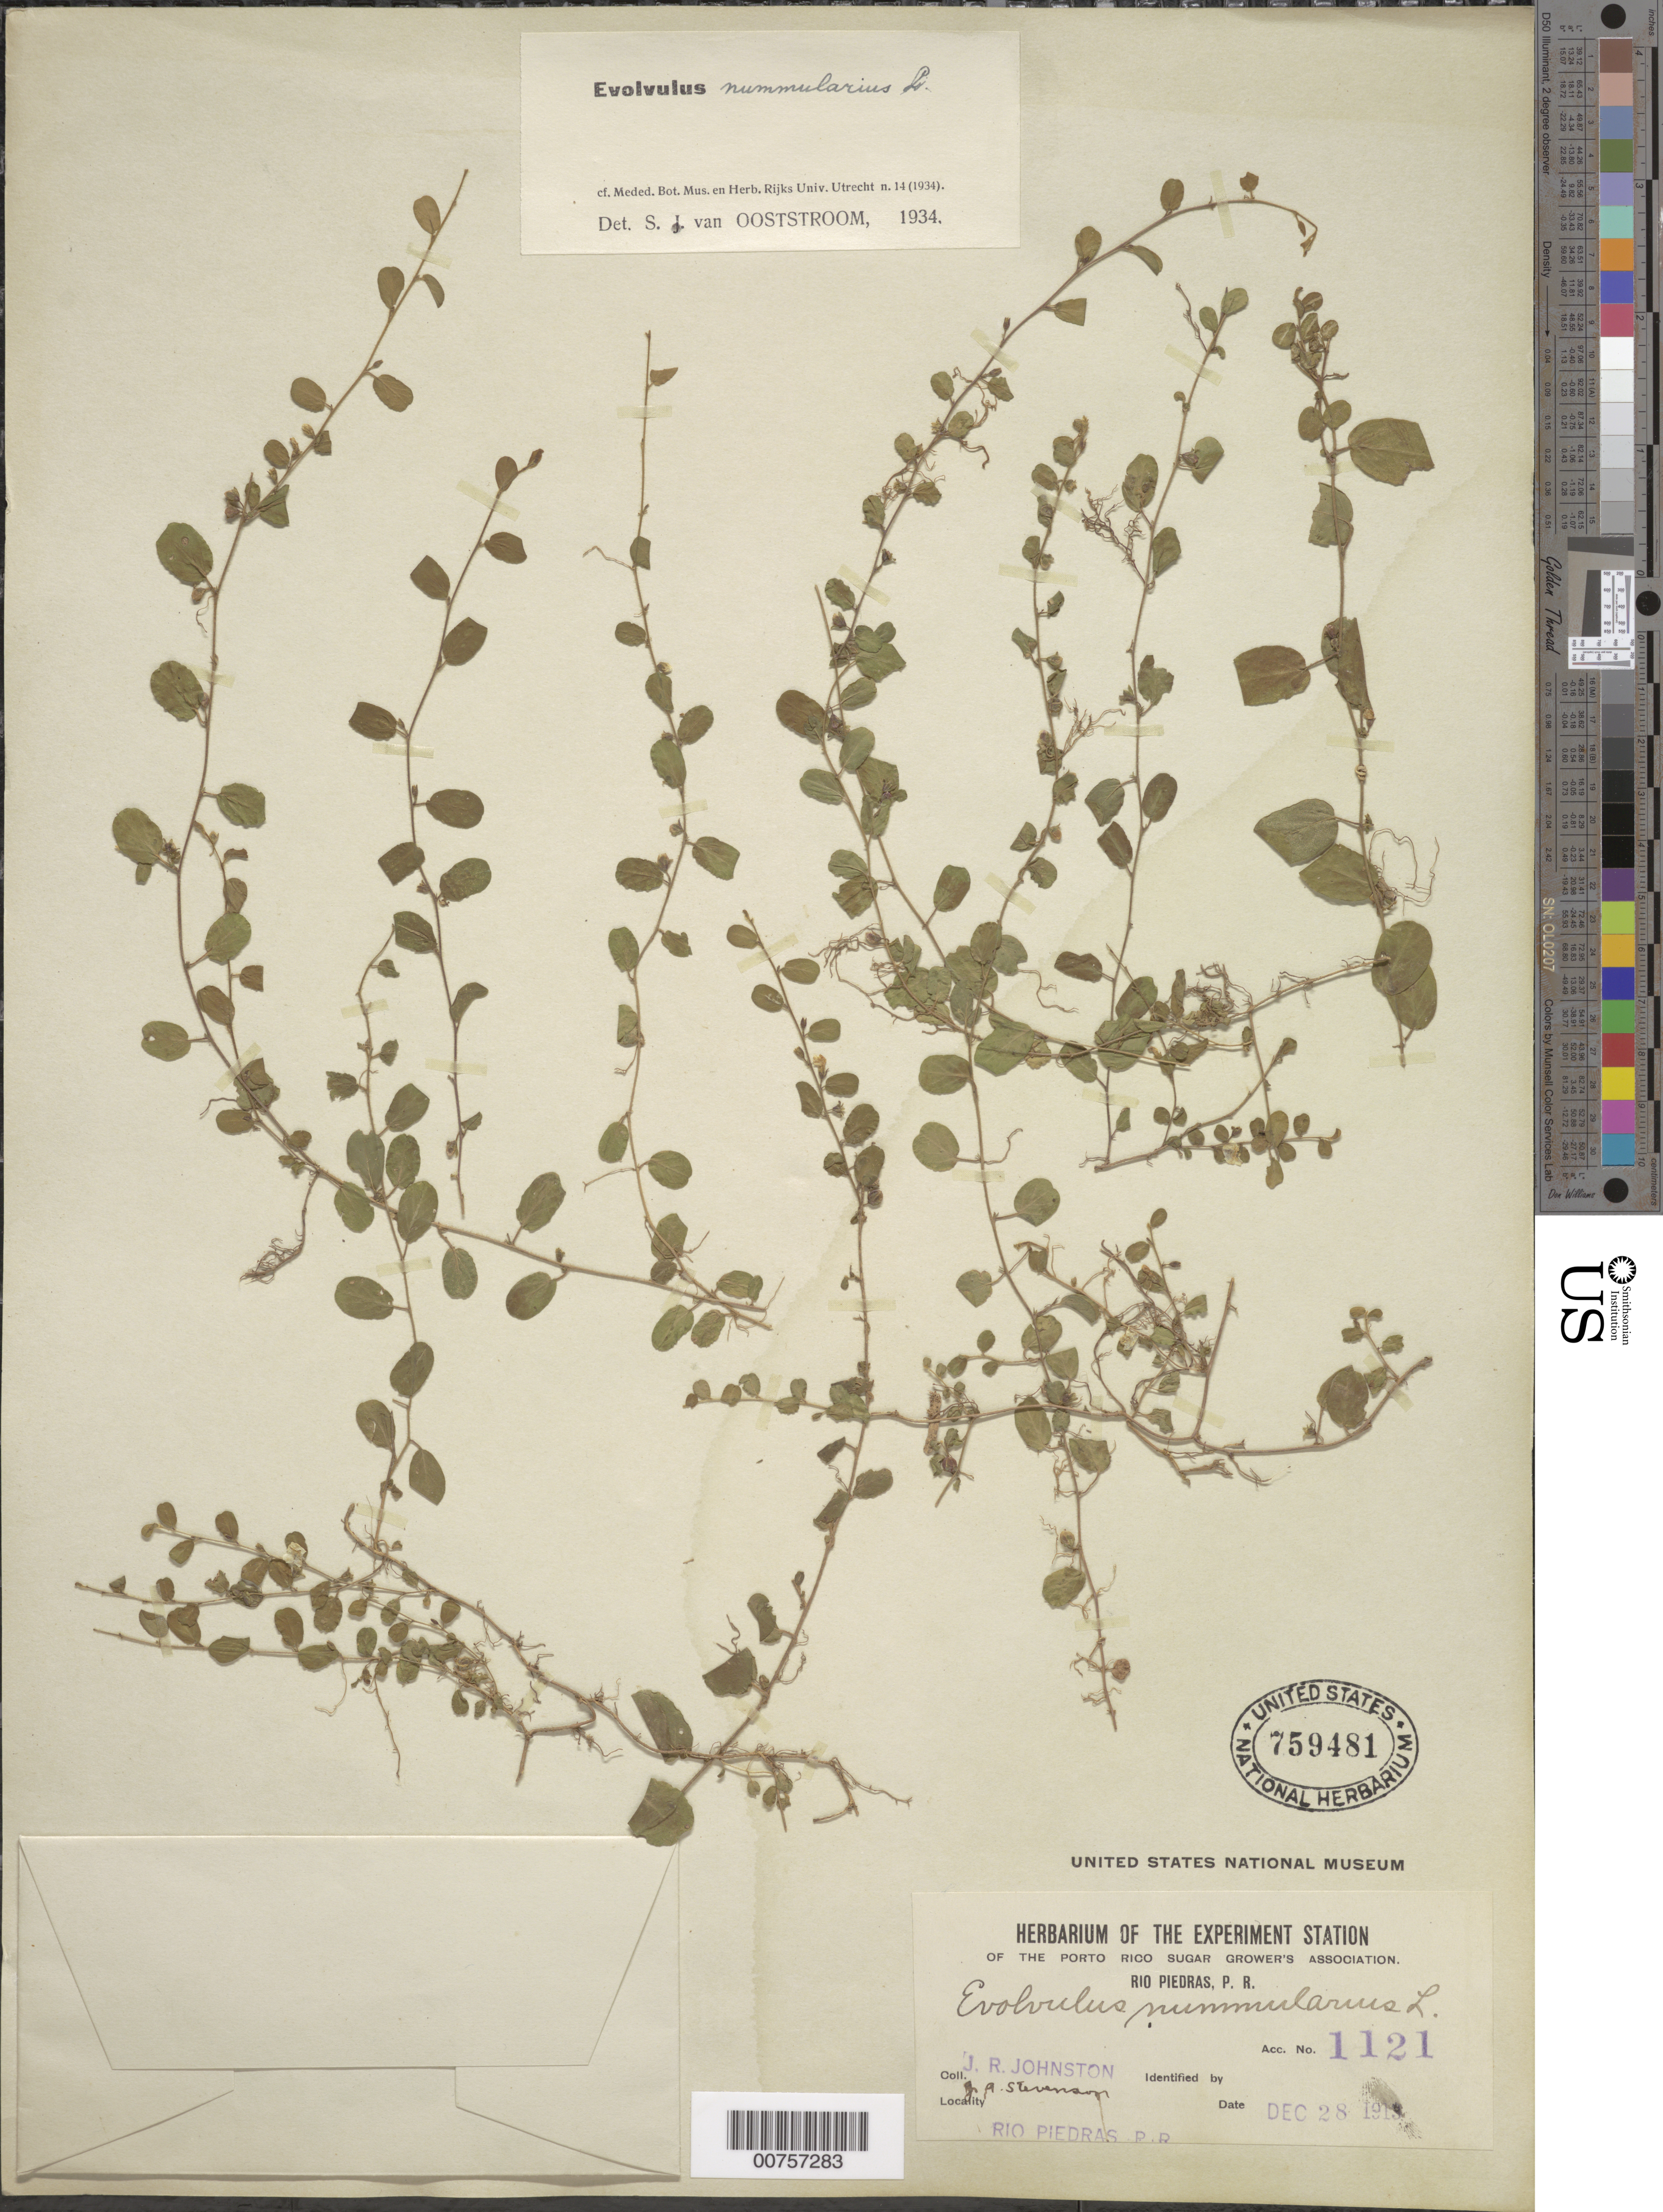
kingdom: Plantae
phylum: Tracheophyta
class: Magnoliopsida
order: Solanales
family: Convolvulaceae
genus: Evolvulus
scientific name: Evolvulus nummularius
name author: (L.) L.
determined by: Ooststroom, S. J. van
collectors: J. Johnston & J. A. Stevenson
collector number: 1121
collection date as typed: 28 Dec 1913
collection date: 1913-12-28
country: Puerto Rico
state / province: San Juan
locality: Río Piedras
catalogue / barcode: US 759481